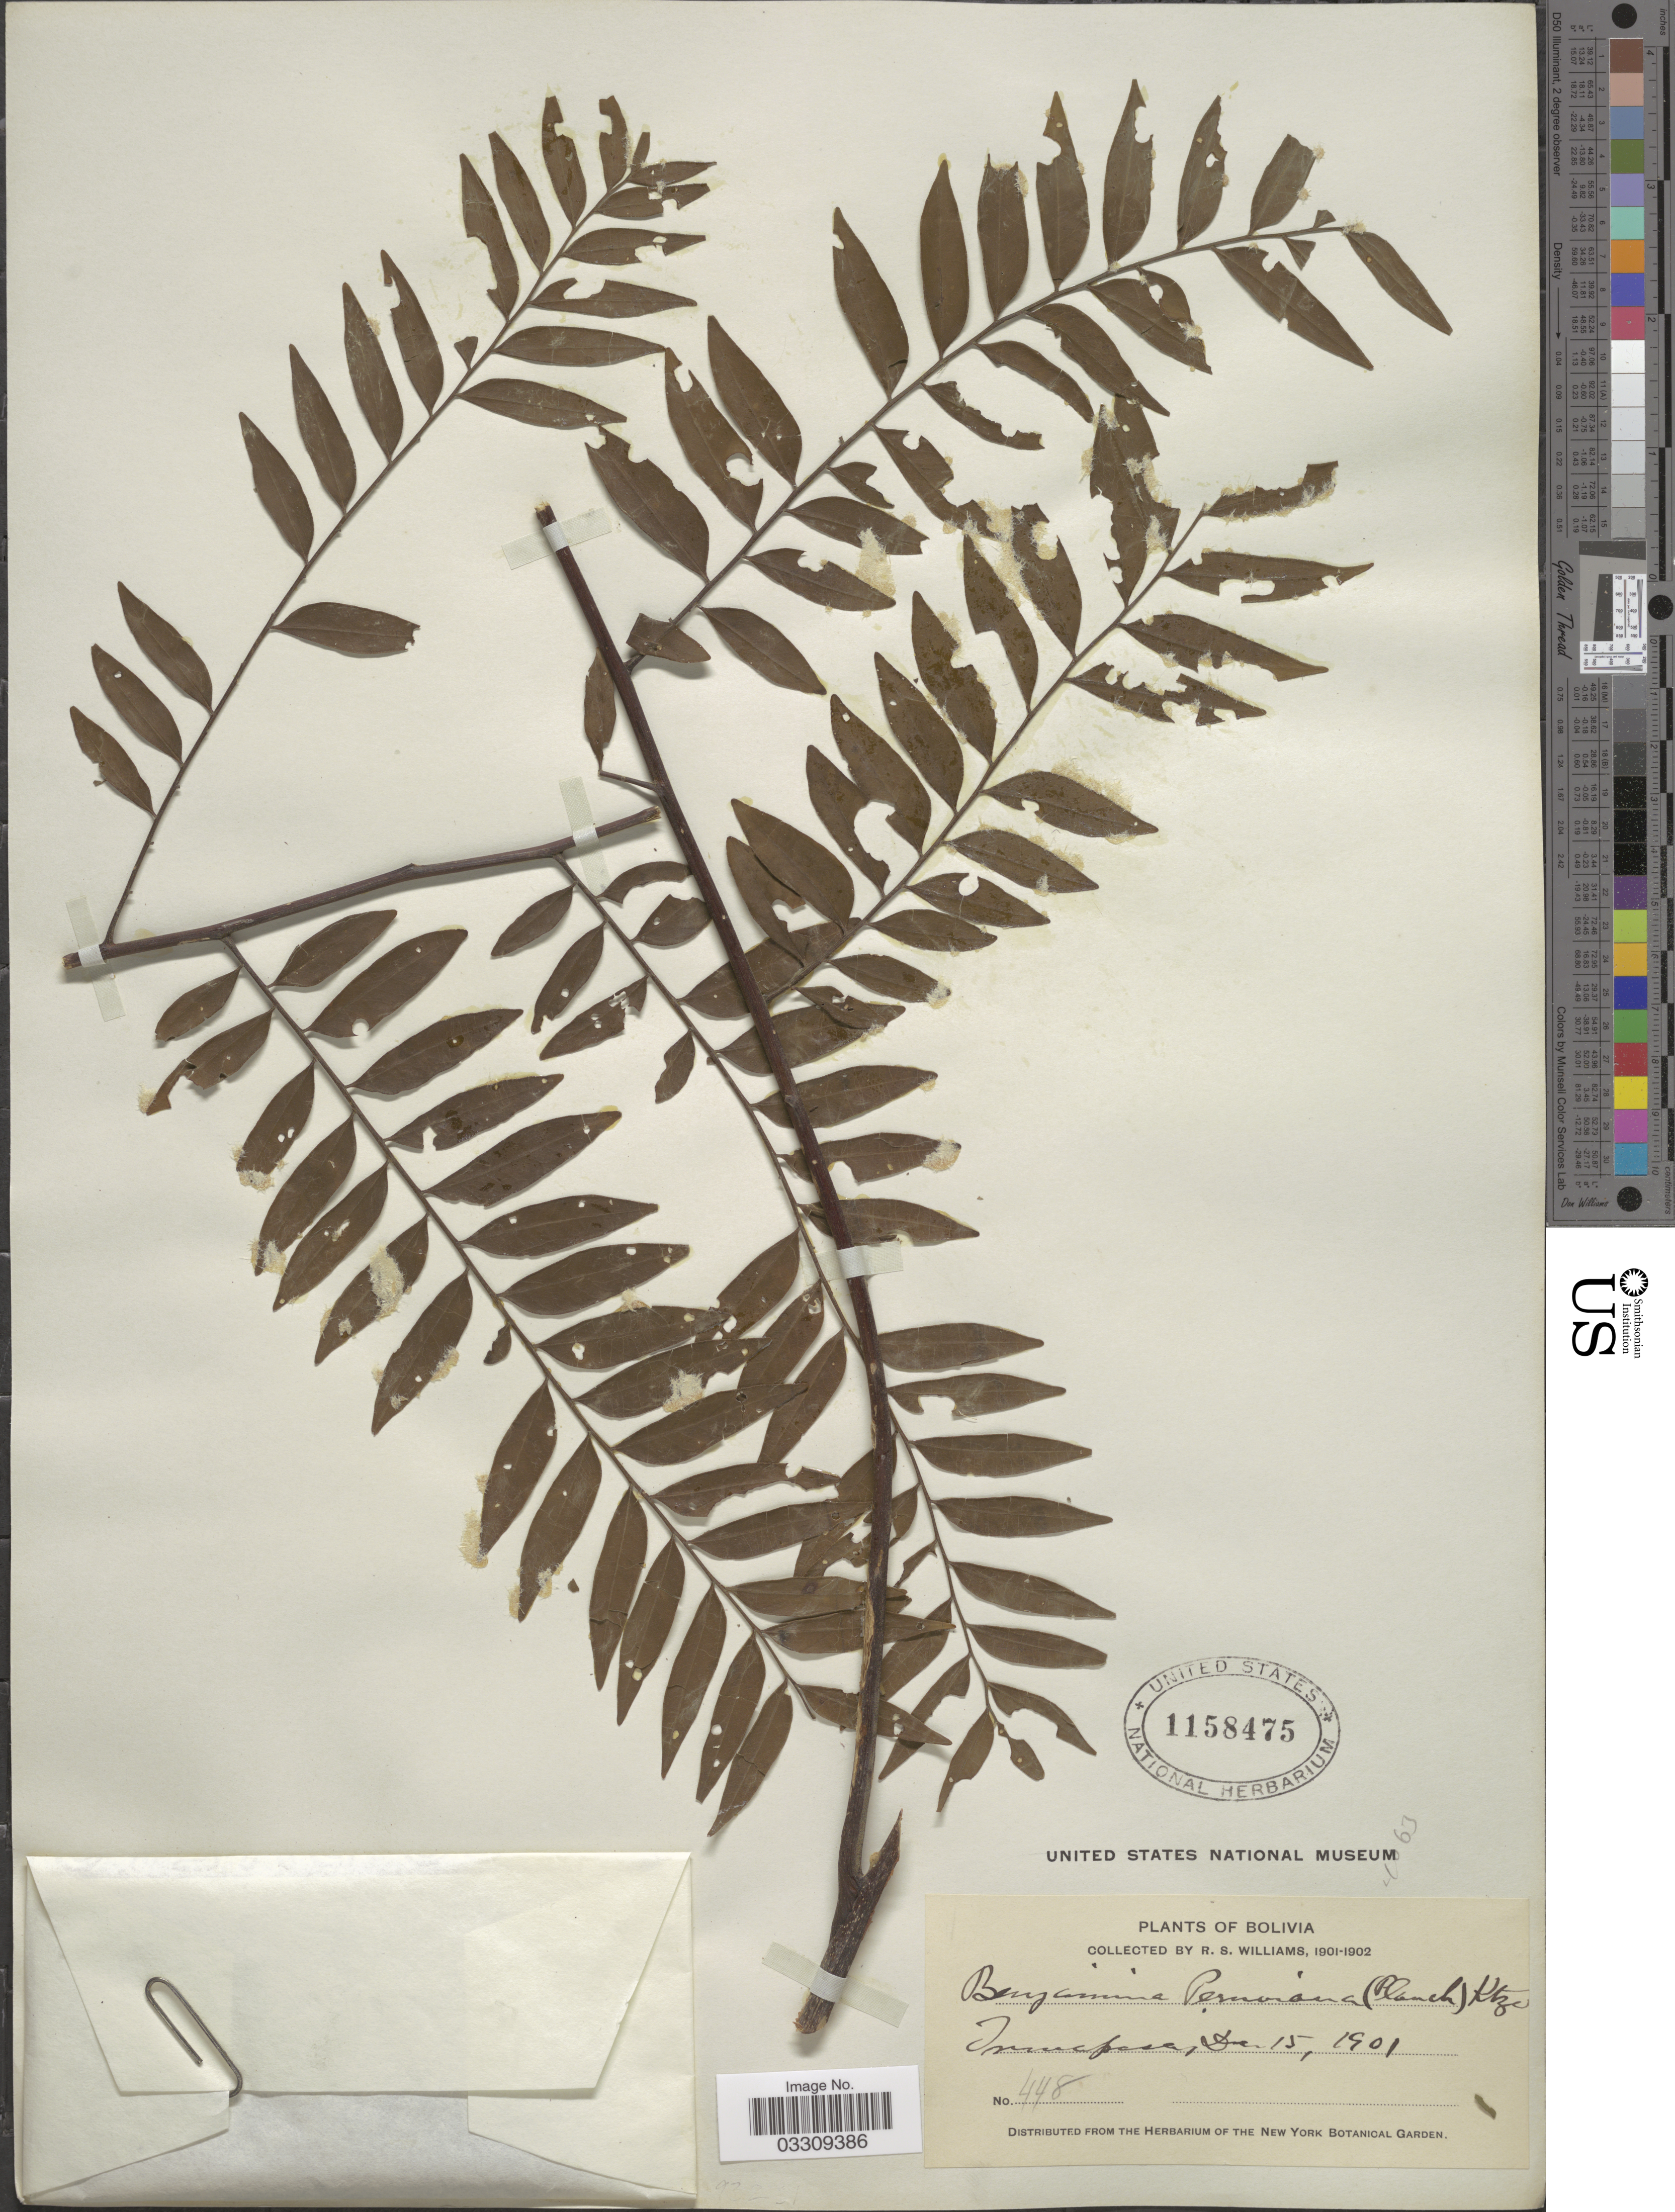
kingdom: Plantae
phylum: Tracheophyta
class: Magnoliopsida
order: Sapindales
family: Rutaceae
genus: Dictyoloma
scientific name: Dictyoloma peruvianum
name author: Planch.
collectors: R. S. Williams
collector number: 448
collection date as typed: Dec. 15, 1901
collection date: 1901-12-15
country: Bolivia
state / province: La Paz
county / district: Iturralde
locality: Tumupasa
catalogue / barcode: US 1158475